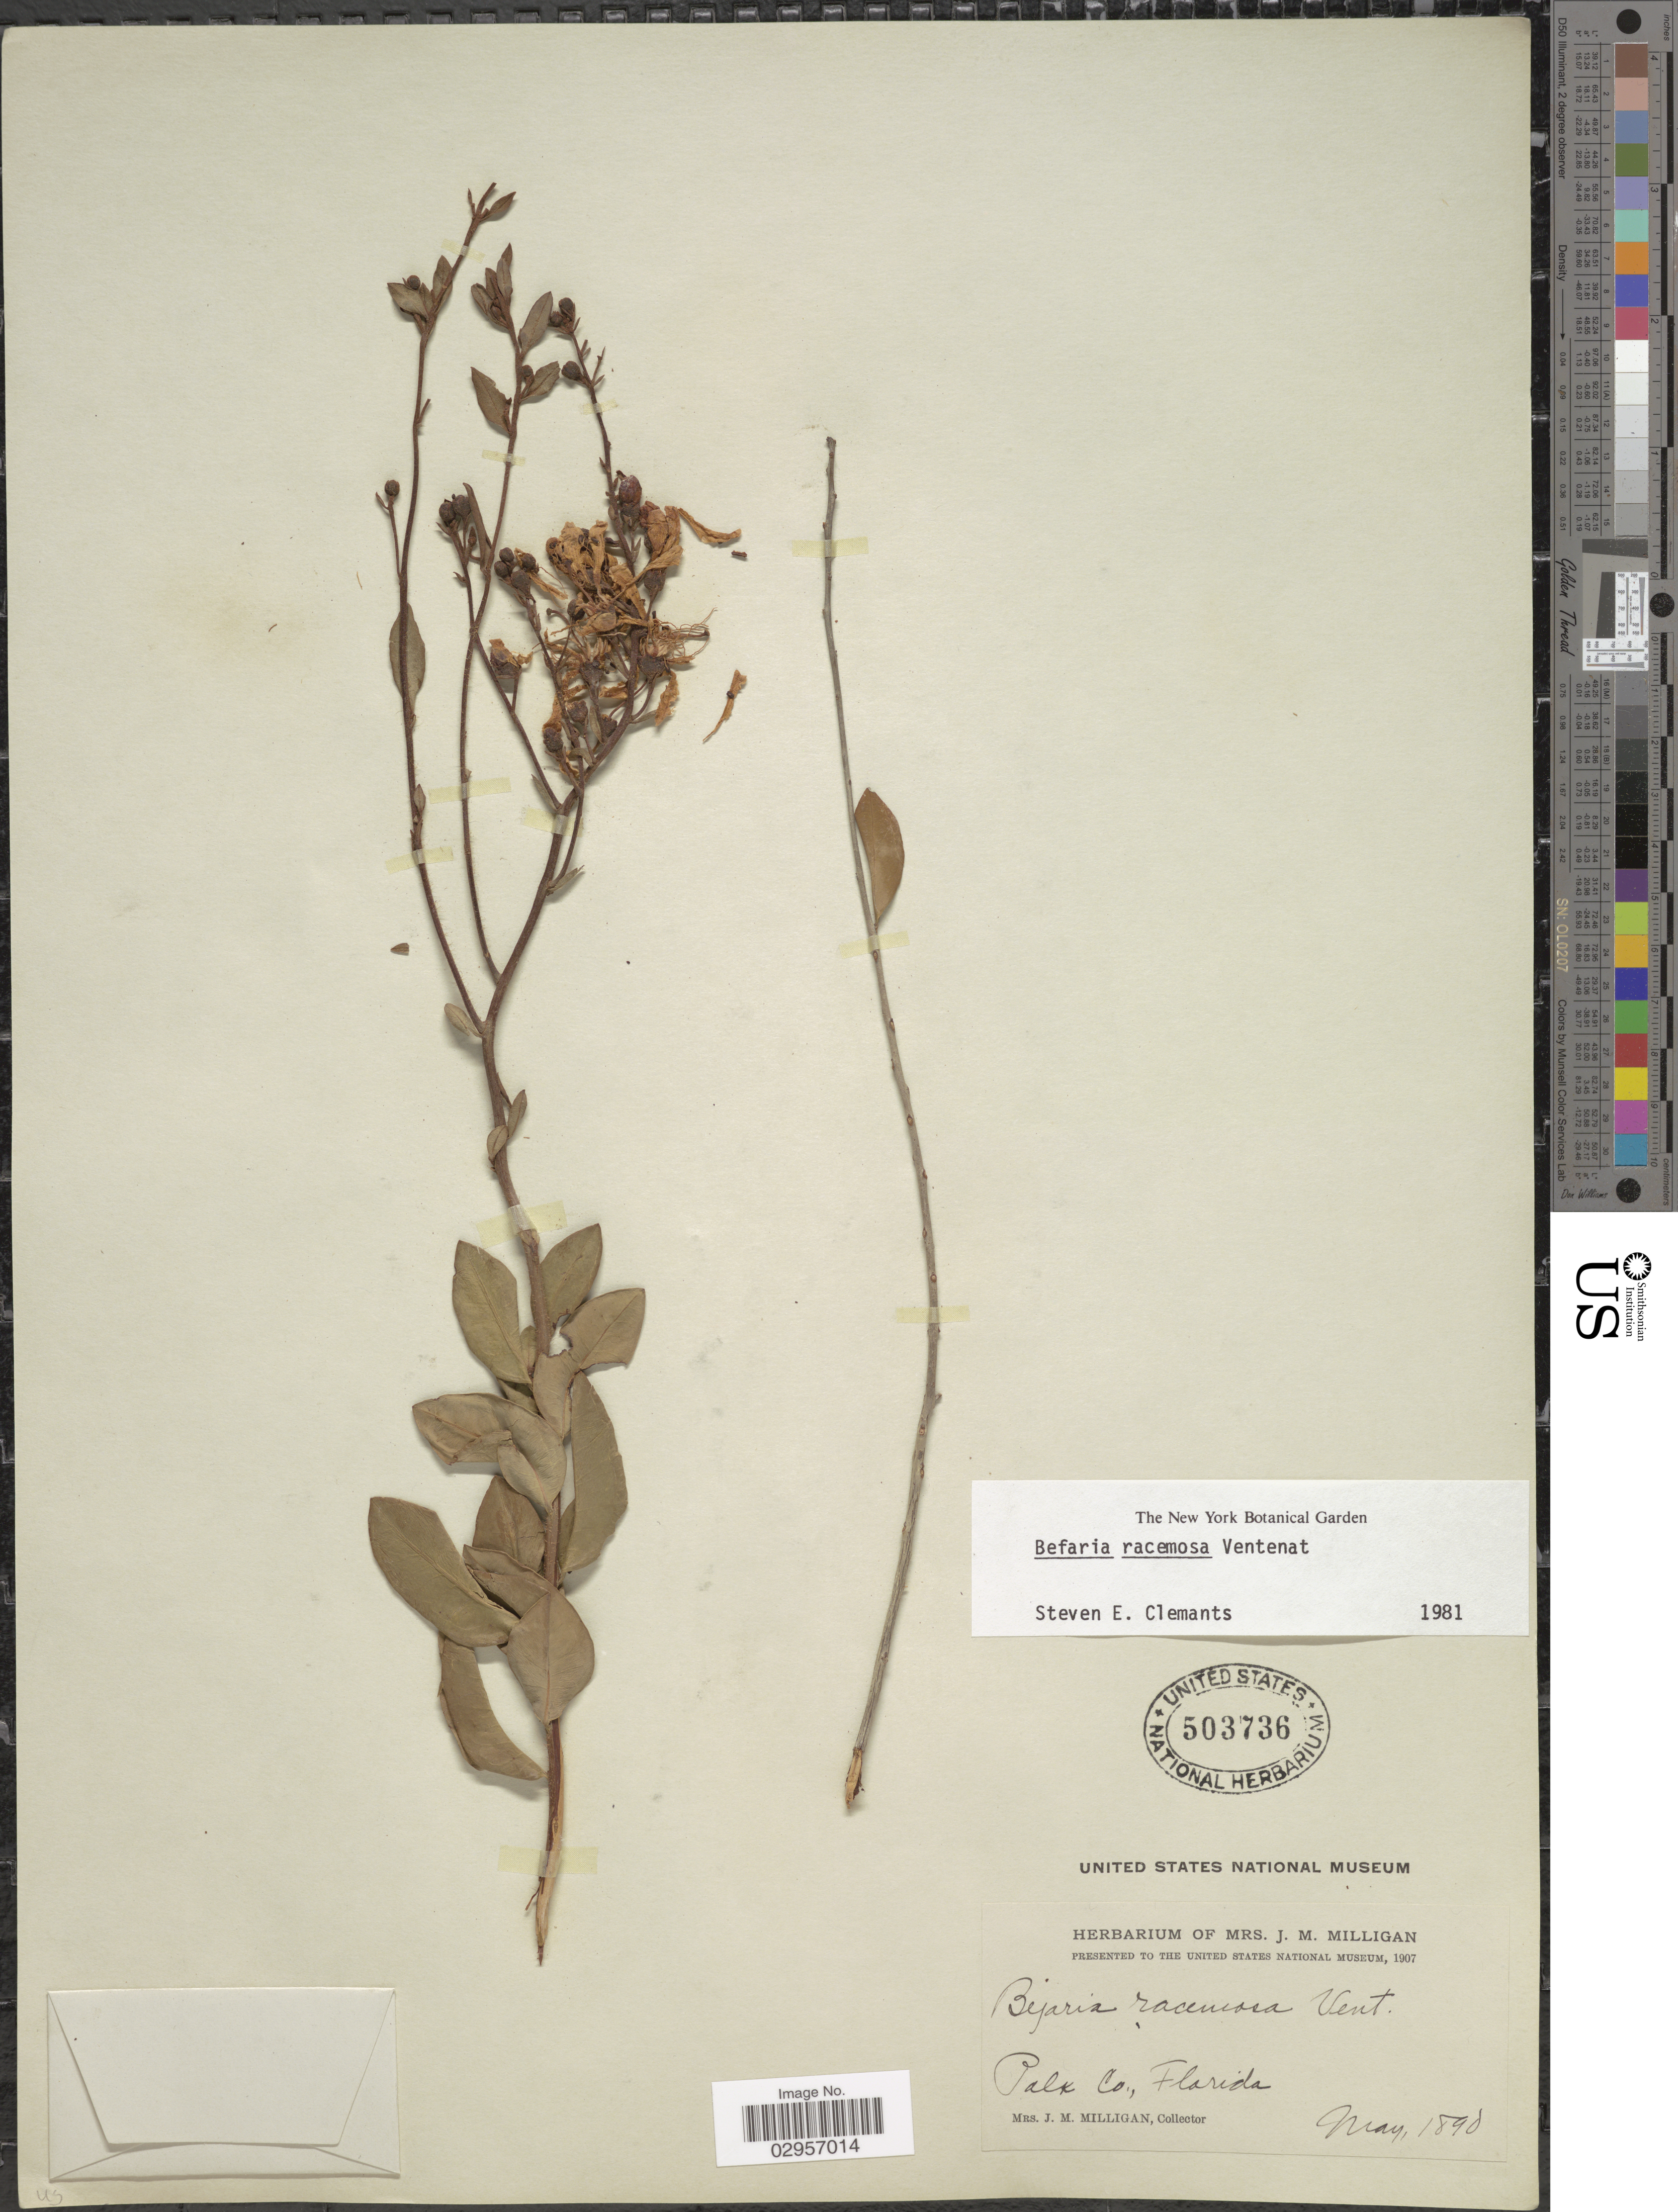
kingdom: Plantae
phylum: Tracheophyta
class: Magnoliopsida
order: Ericales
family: Ericaceae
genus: Bejaria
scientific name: Bejaria racemosa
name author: Vent.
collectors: J. Milligan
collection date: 1890-05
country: United States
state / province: Florida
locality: Palk Co., Florida.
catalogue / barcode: US 503736